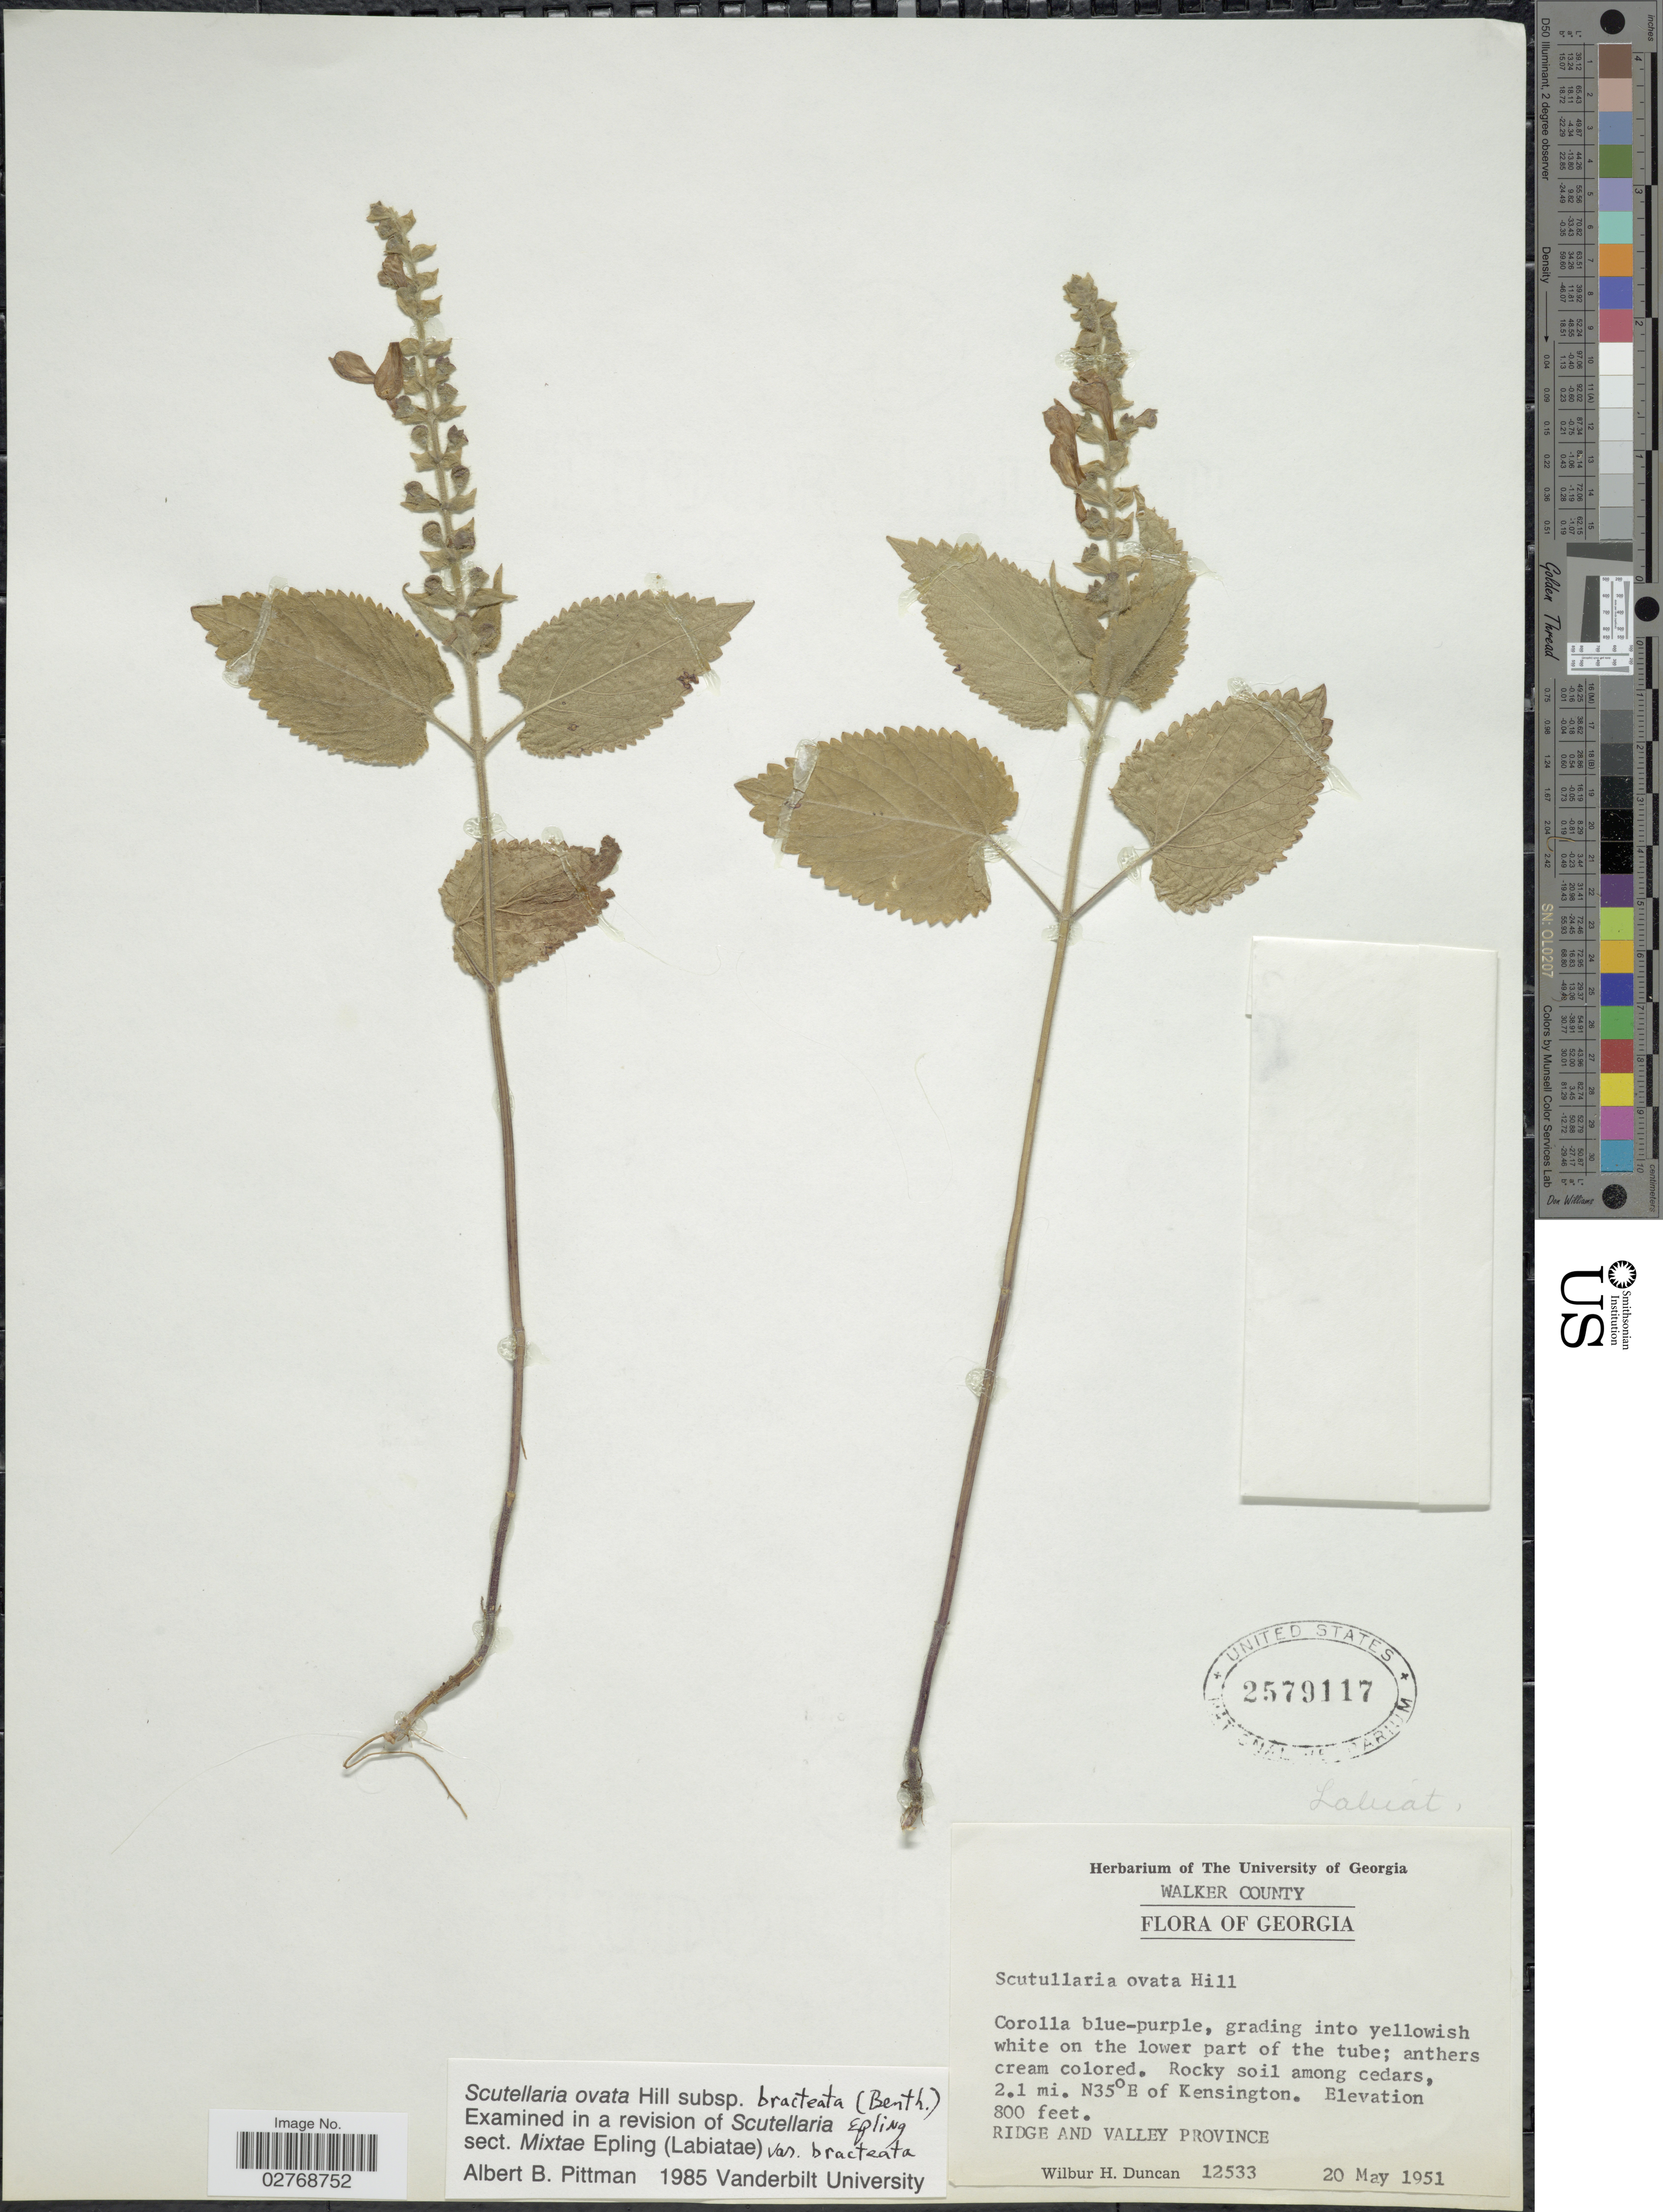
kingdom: Plantae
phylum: Tracheophyta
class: Magnoliopsida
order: Lamiales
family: Lamiaceae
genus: Scutellaria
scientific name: Scutellaria ovata subsp. bracteata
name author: (Benth.) Epling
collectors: W. H. Duncan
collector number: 12533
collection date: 1951-05-20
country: United States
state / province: Georgia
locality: Walker County. 2.1 mi. N35°E of Kensington. Ridge and Valley Province.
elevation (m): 244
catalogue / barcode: US 2579117